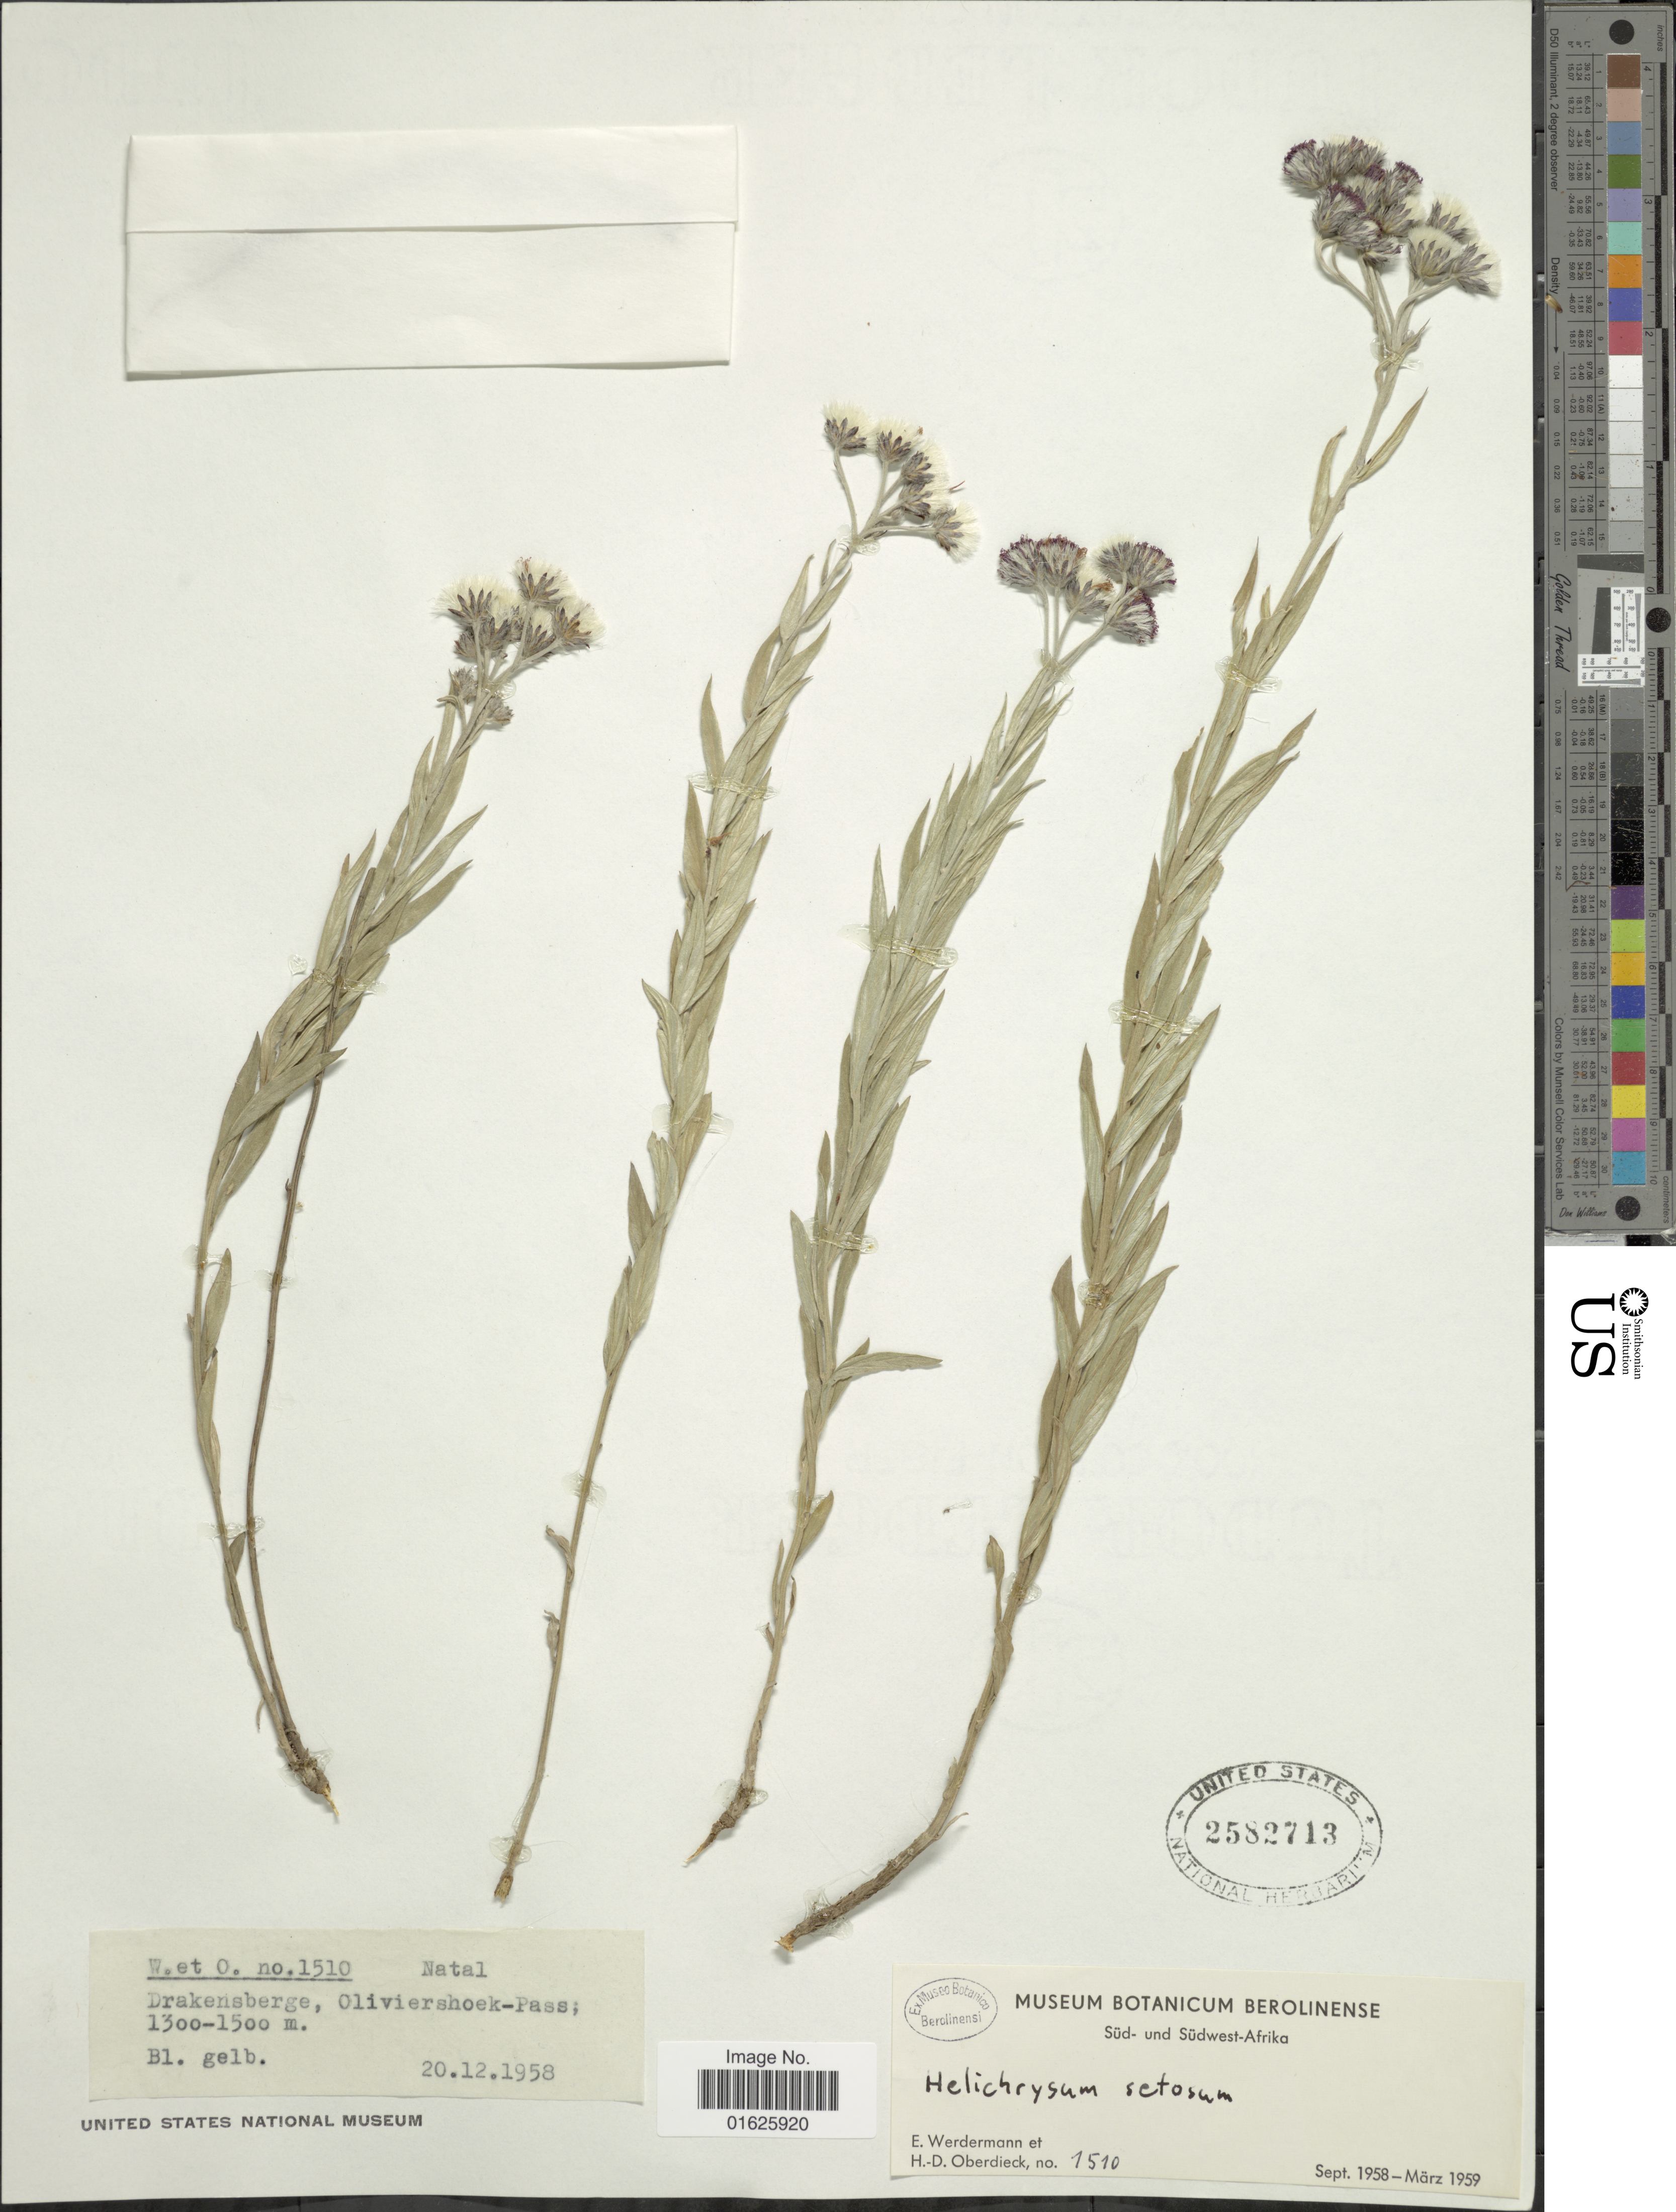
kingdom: Plantae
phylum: Tracheophyta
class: Magnoliopsida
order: Asterales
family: Asteraceae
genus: Hilliardiella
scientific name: Hilliardiella aristata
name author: (DC.) H. Rob.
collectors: E. Werdermann & H. Oberdieck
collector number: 1510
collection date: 1958-12-20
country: South Africa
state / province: KwaZulu-Natal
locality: Natal, Drakensberge, Oliviershoek-Pass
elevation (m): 1300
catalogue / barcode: US 2582713